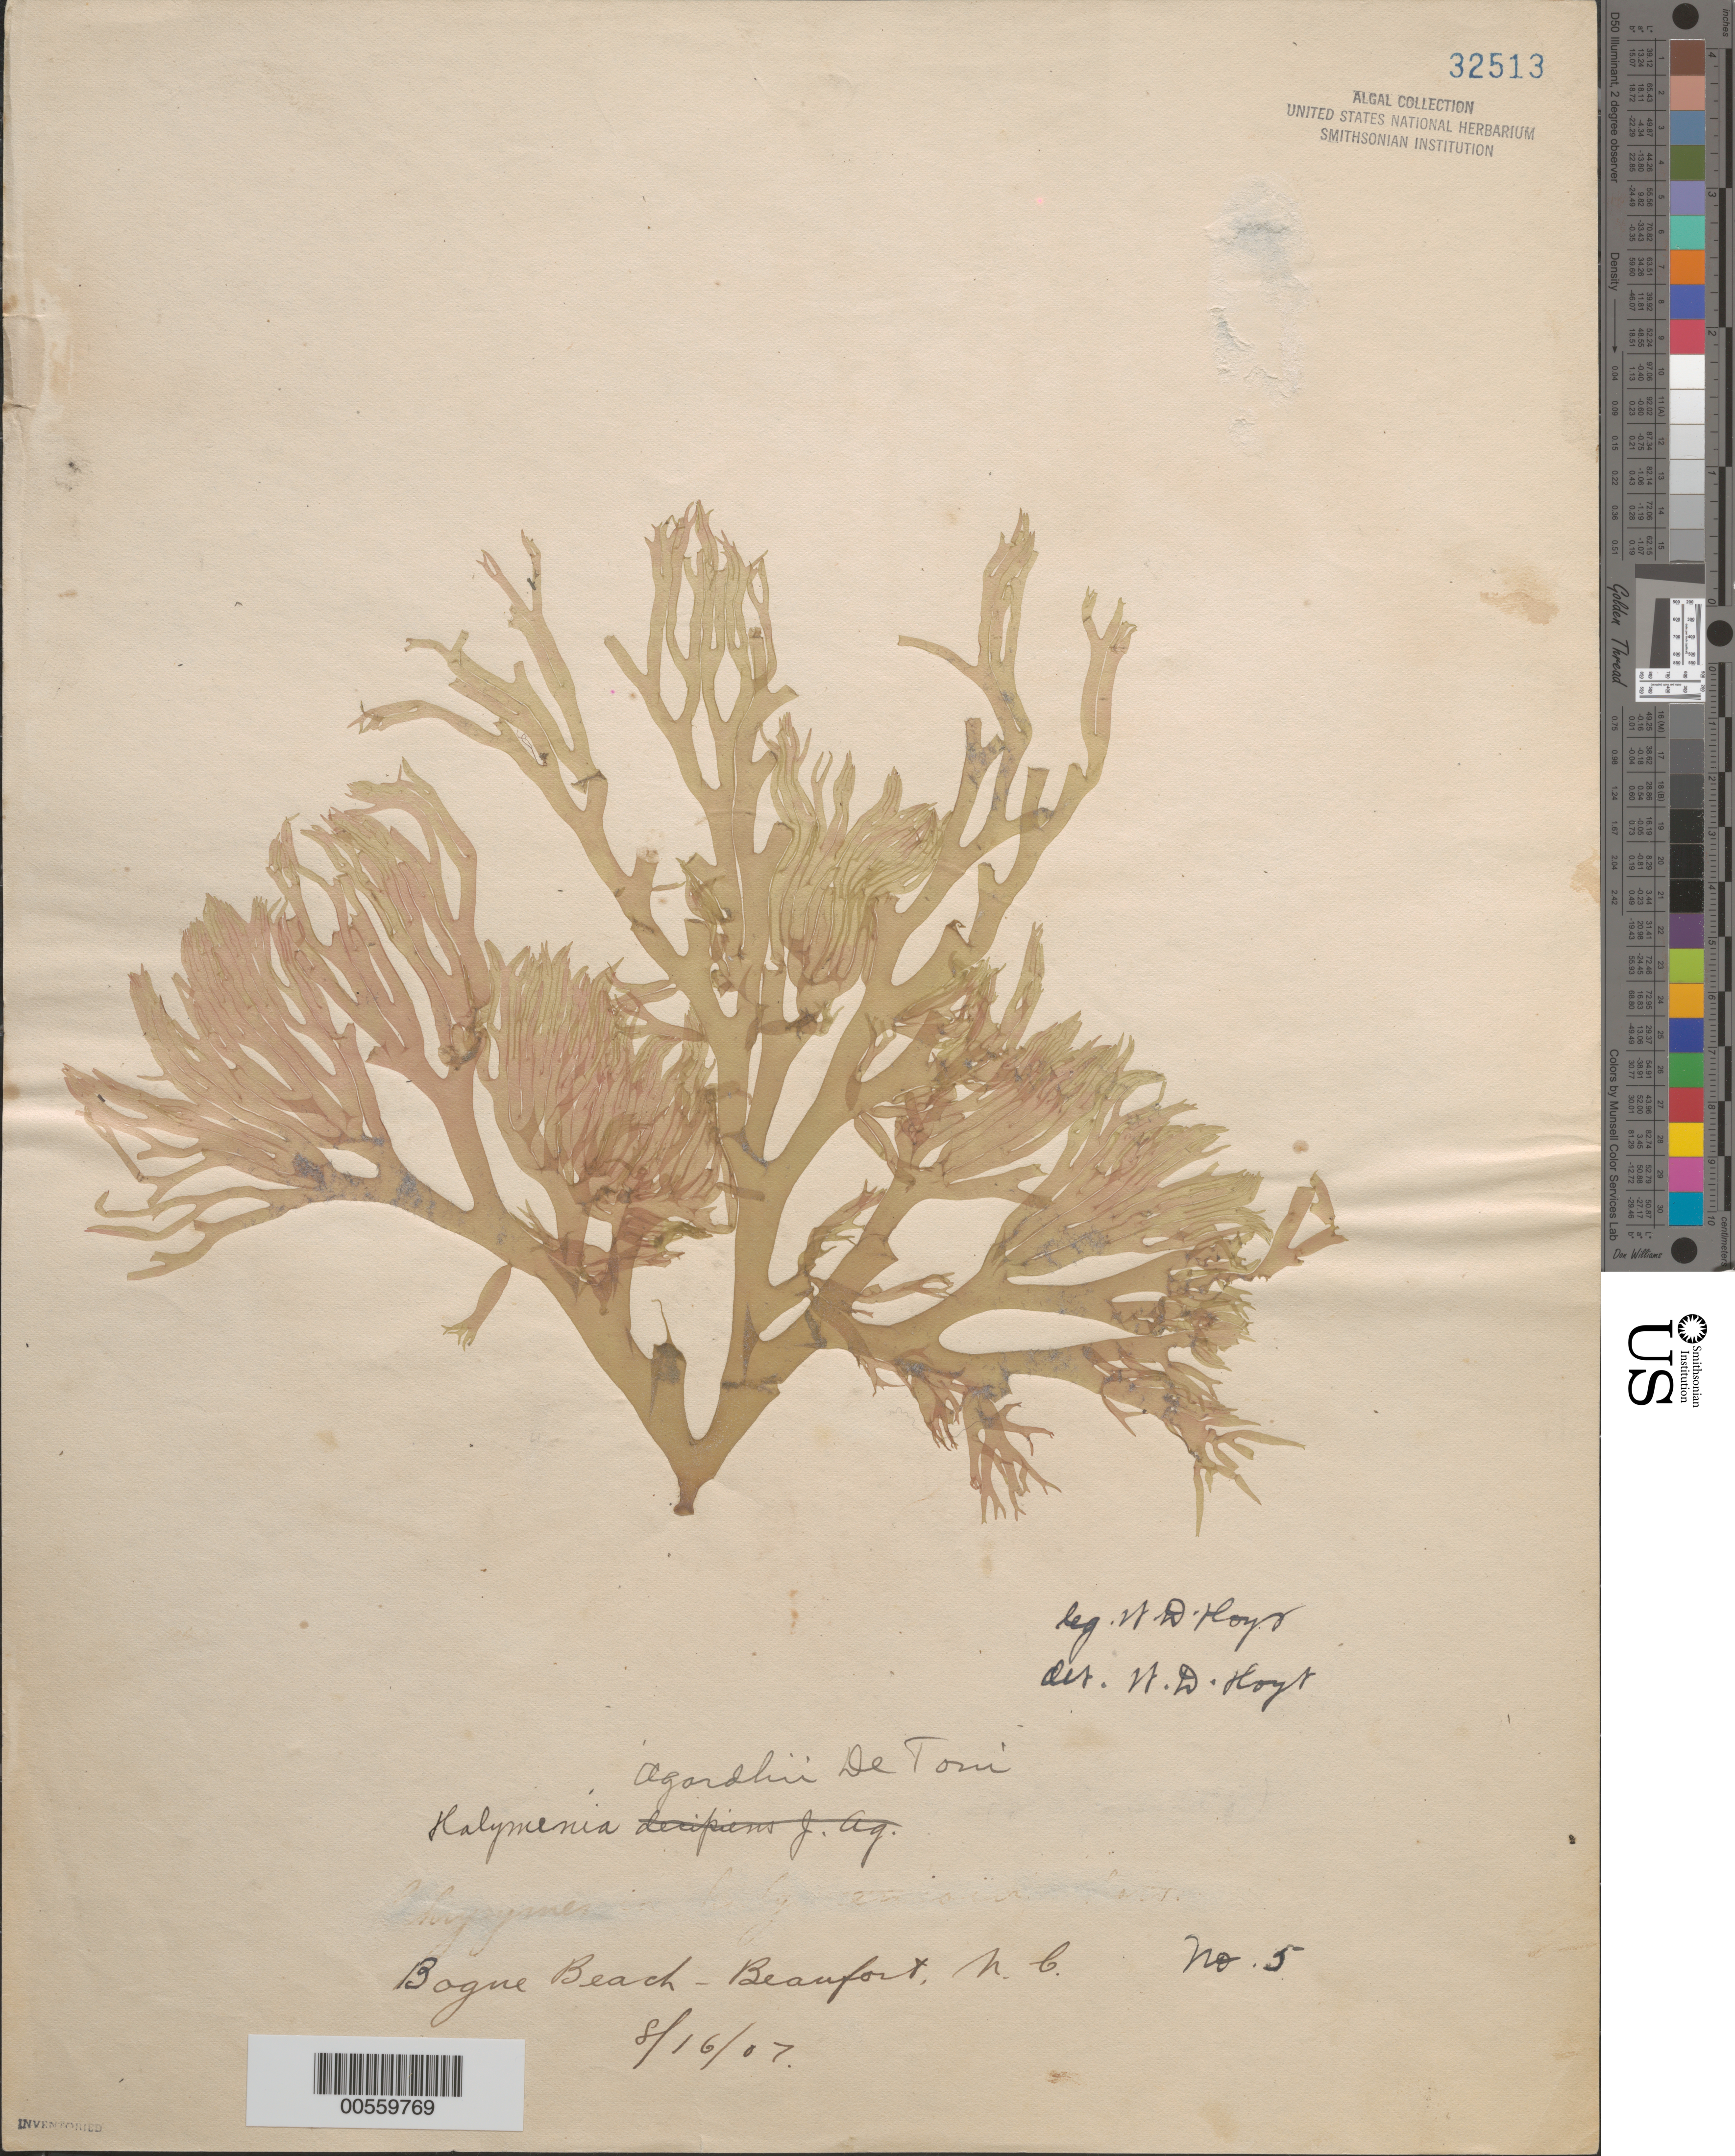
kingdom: Plantae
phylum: Rhodophyta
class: Florideophyceae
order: Sebdeniales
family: Sebdeniaceae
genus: Sebdenia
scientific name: Sebdenia flabellata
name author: (J. Agardh) P.G. Parkinson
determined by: Algae name updating Project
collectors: W. D. Hoyt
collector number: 5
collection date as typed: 16 Aug 1907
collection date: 1907-08-16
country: United States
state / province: North Carolina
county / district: Carteret County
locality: Beaufort, Bogue Beach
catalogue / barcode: US 32513